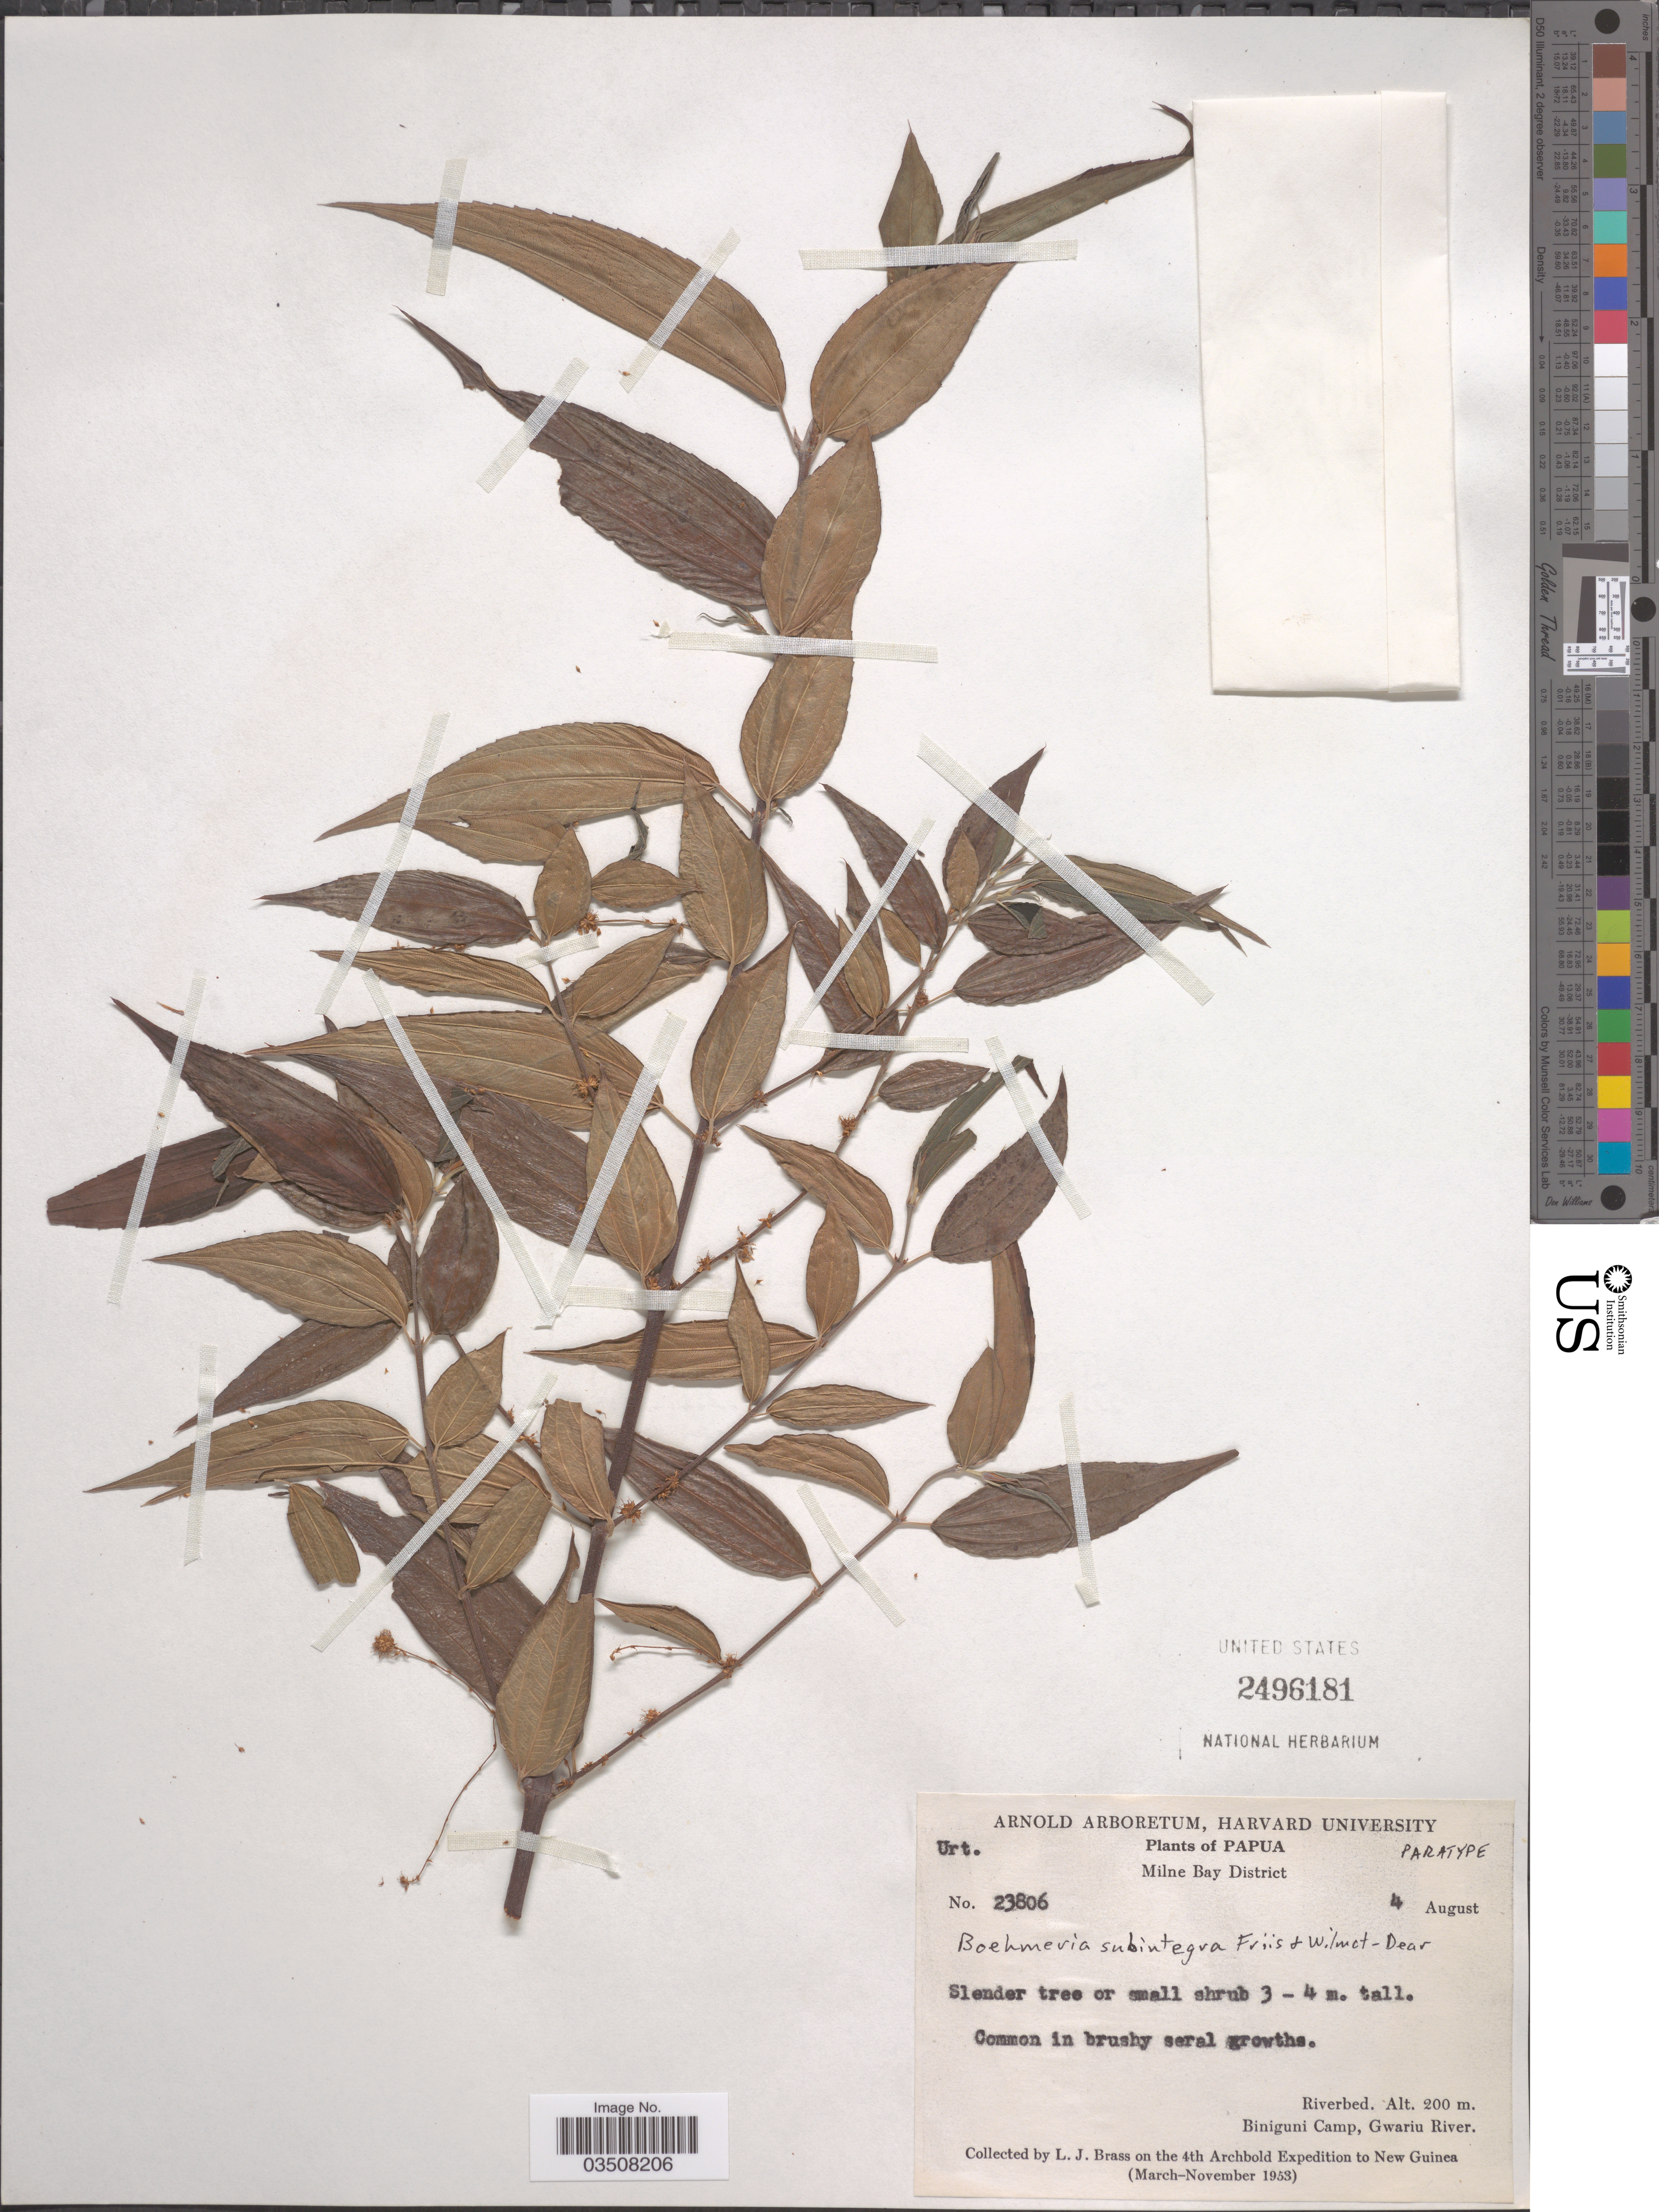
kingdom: Plantae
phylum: Tracheophyta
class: Magnoliopsida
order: Rosales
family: Urticaceae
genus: Boehmeria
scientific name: Boehmeria subintegra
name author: Friis & Wilmot-Dear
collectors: L. J. Brass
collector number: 23806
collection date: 1953-08-04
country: Papua New Guinea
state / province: Milne Bay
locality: Milne Bay District. Riverbed. Biniguni Camp, Gwariu River. New Guinea.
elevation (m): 200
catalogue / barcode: US 2496181